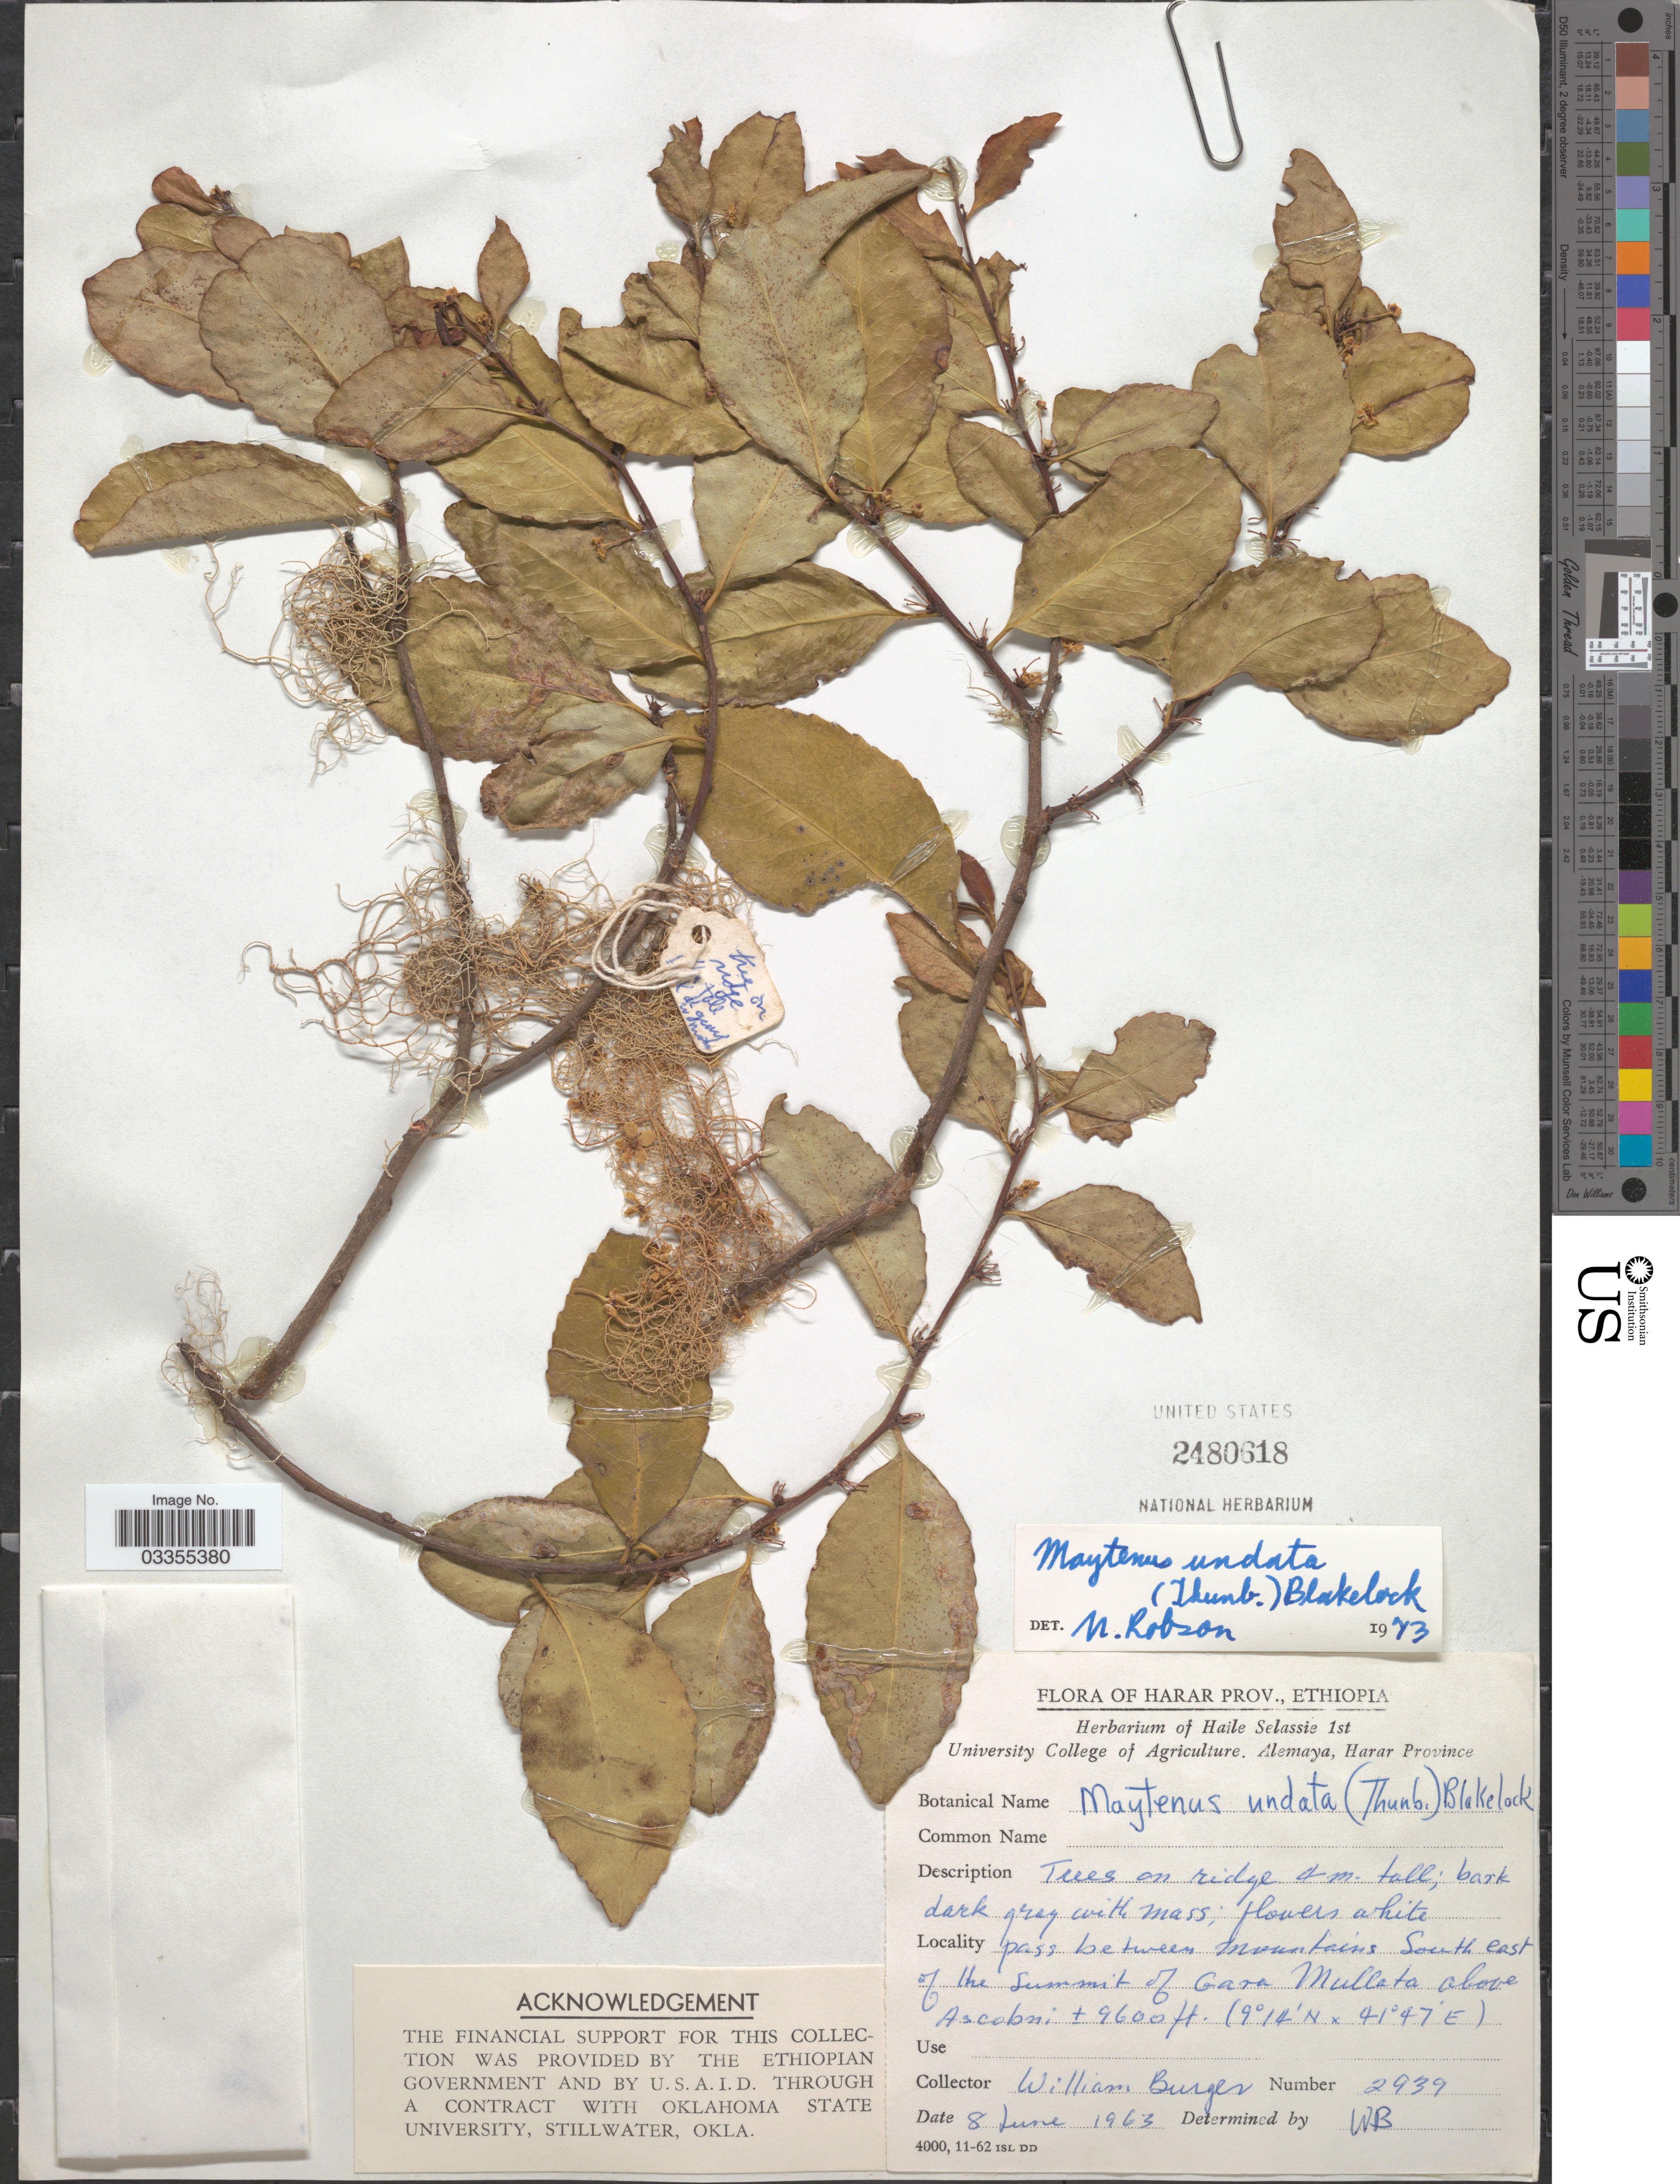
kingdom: Plantae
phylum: Tracheophyta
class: Magnoliopsida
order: Celastrales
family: Celastraceae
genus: Maytenus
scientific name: Maytenus undata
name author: (Thunb.) Blakelock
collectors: W. Burger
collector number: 2939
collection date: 1963-06-08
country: Ethiopia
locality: Harar Prov. Pass between mountains South east of the summit of Gara Mullata above Ascobni [interpreted].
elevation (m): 2926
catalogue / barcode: US 2480618